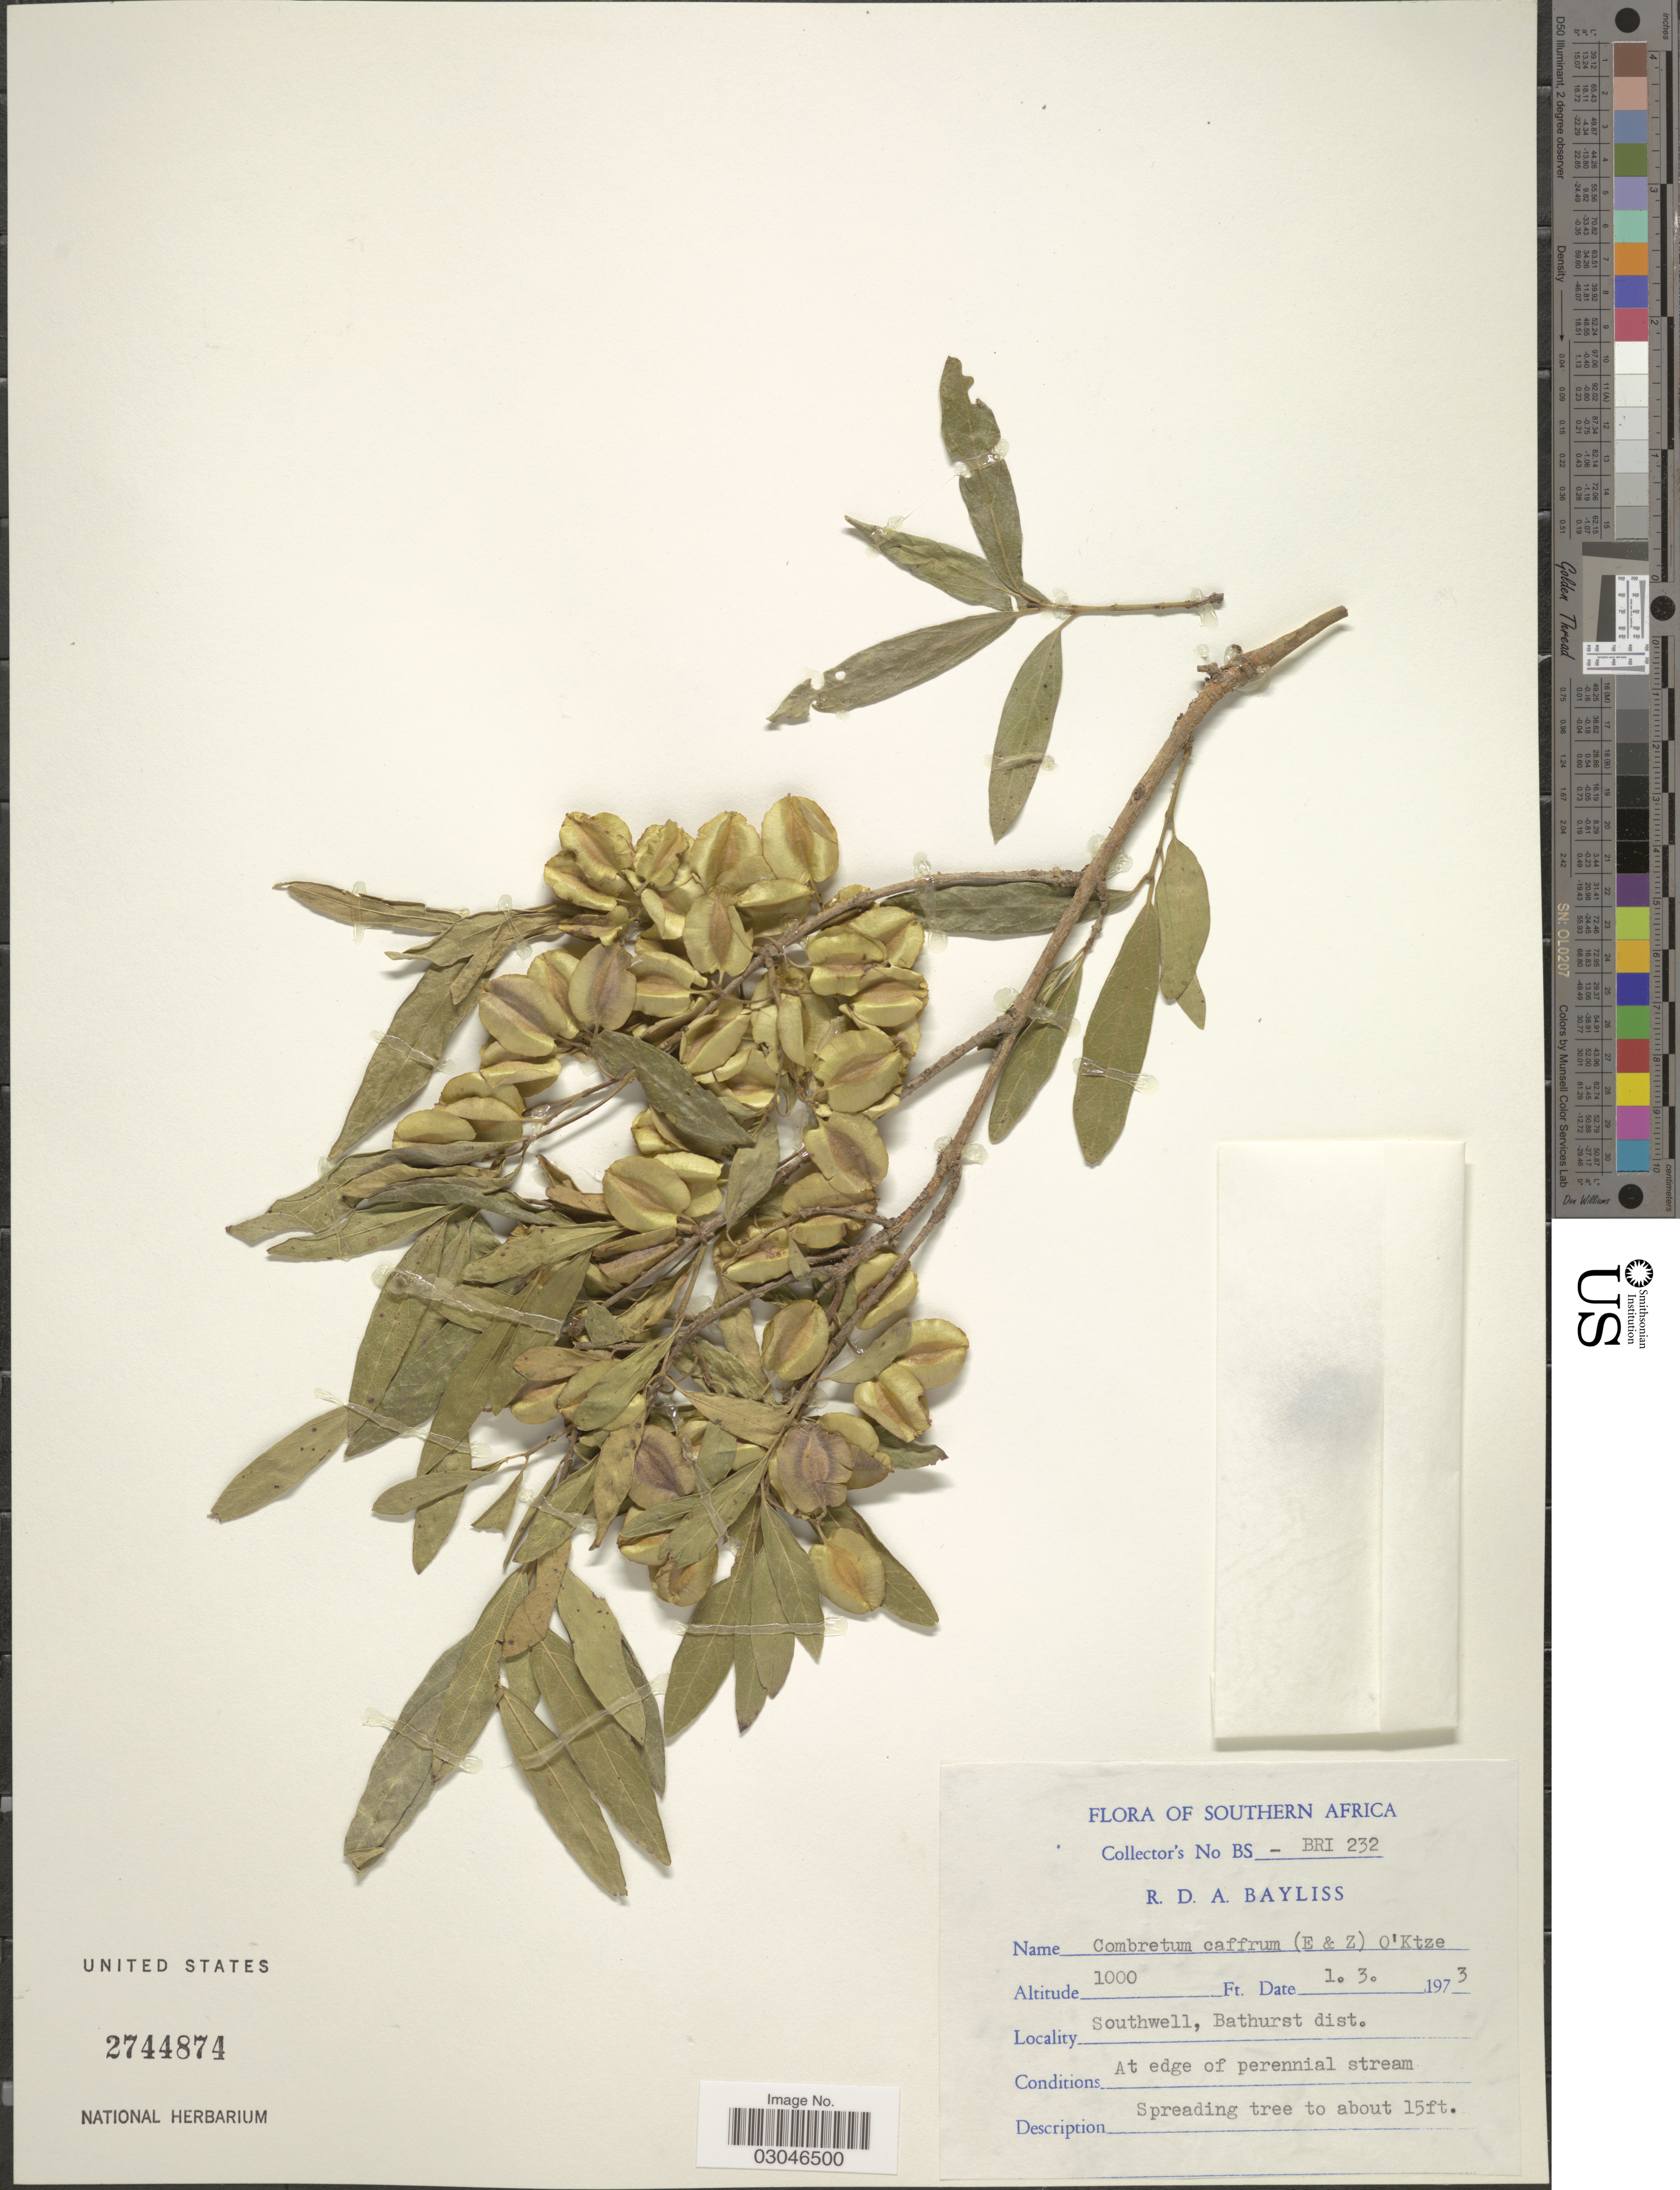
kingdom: Plantae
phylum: Tracheophyta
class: Magnoliopsida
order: Myrtales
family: Combretaceae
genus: Combretum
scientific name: Combretum caffrum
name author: (Eckl. & Zeyh.) Kuntze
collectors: R. Bayliss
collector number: BS-BRI232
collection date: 1973-03-01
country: South Africa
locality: Southern Africa. Southwell, Bathurst dist.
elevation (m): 305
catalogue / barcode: US 2744874